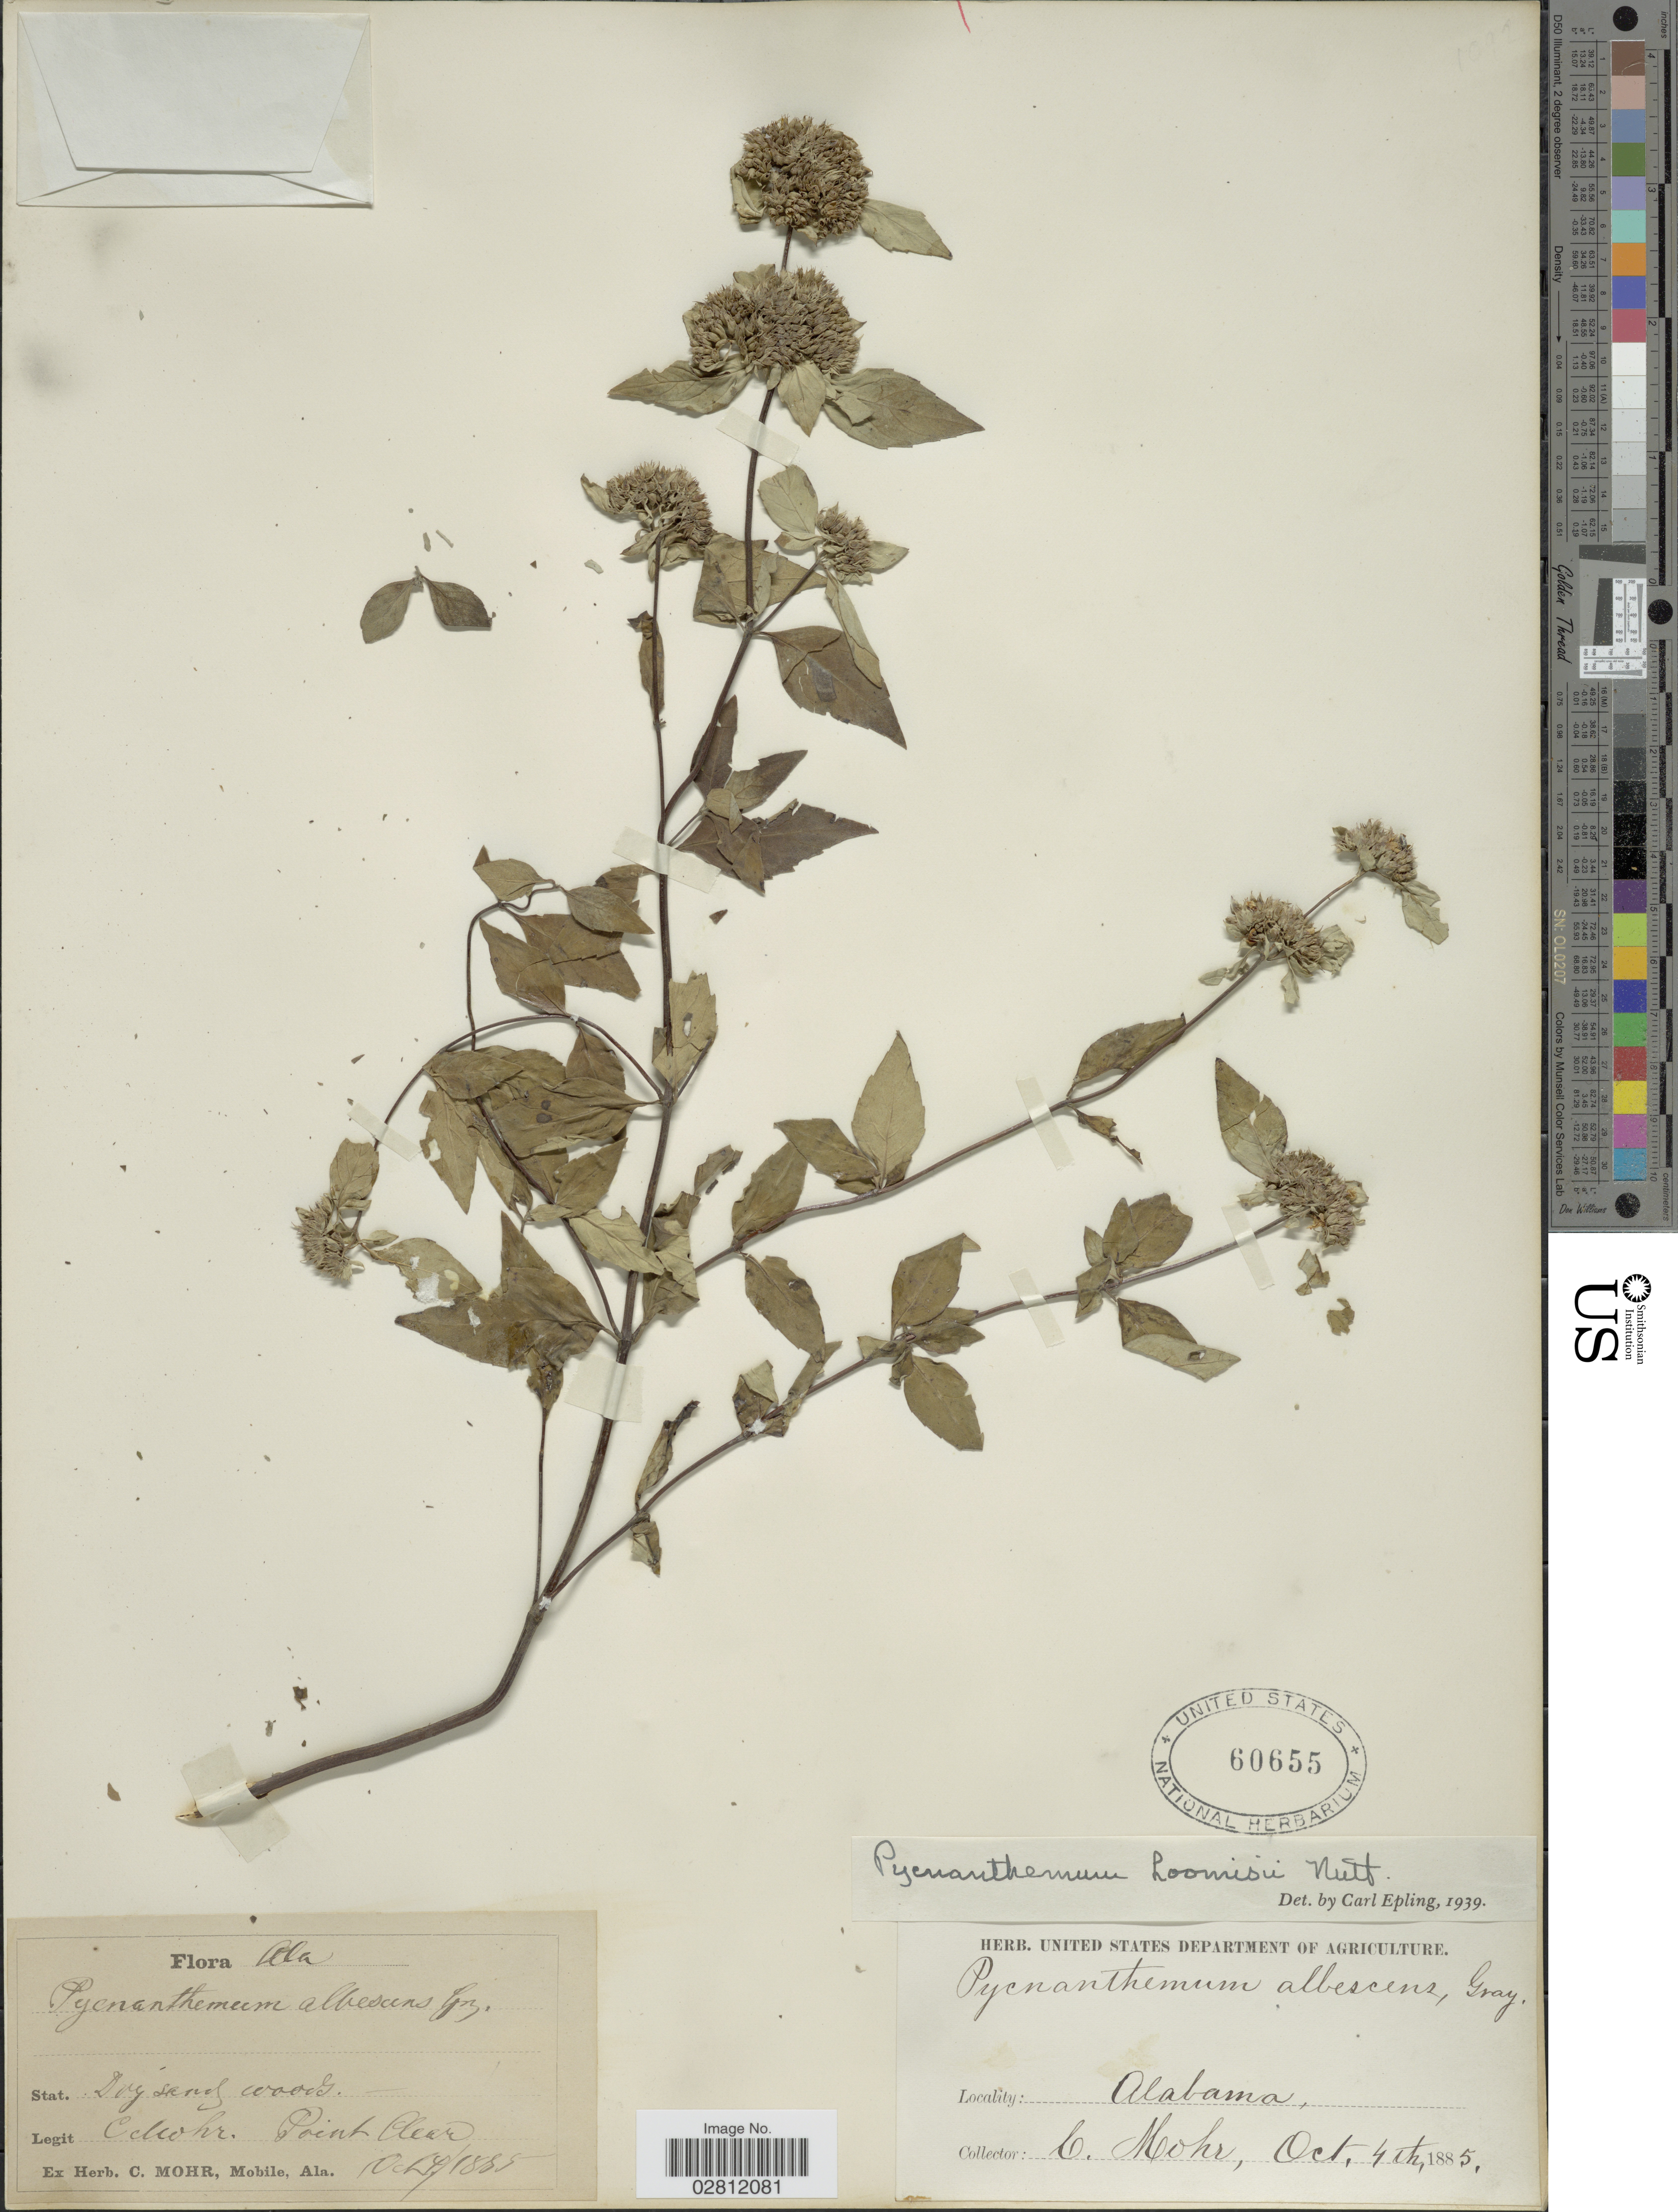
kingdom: Plantae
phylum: Tracheophyta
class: Magnoliopsida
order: Lamiales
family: Lamiaceae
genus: Pycnanthemum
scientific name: Pycnanthemum loomisii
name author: Nutt.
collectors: C. T. Mohr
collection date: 1885-10-04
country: United States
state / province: Alabama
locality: Point Clear.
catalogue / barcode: US 60655